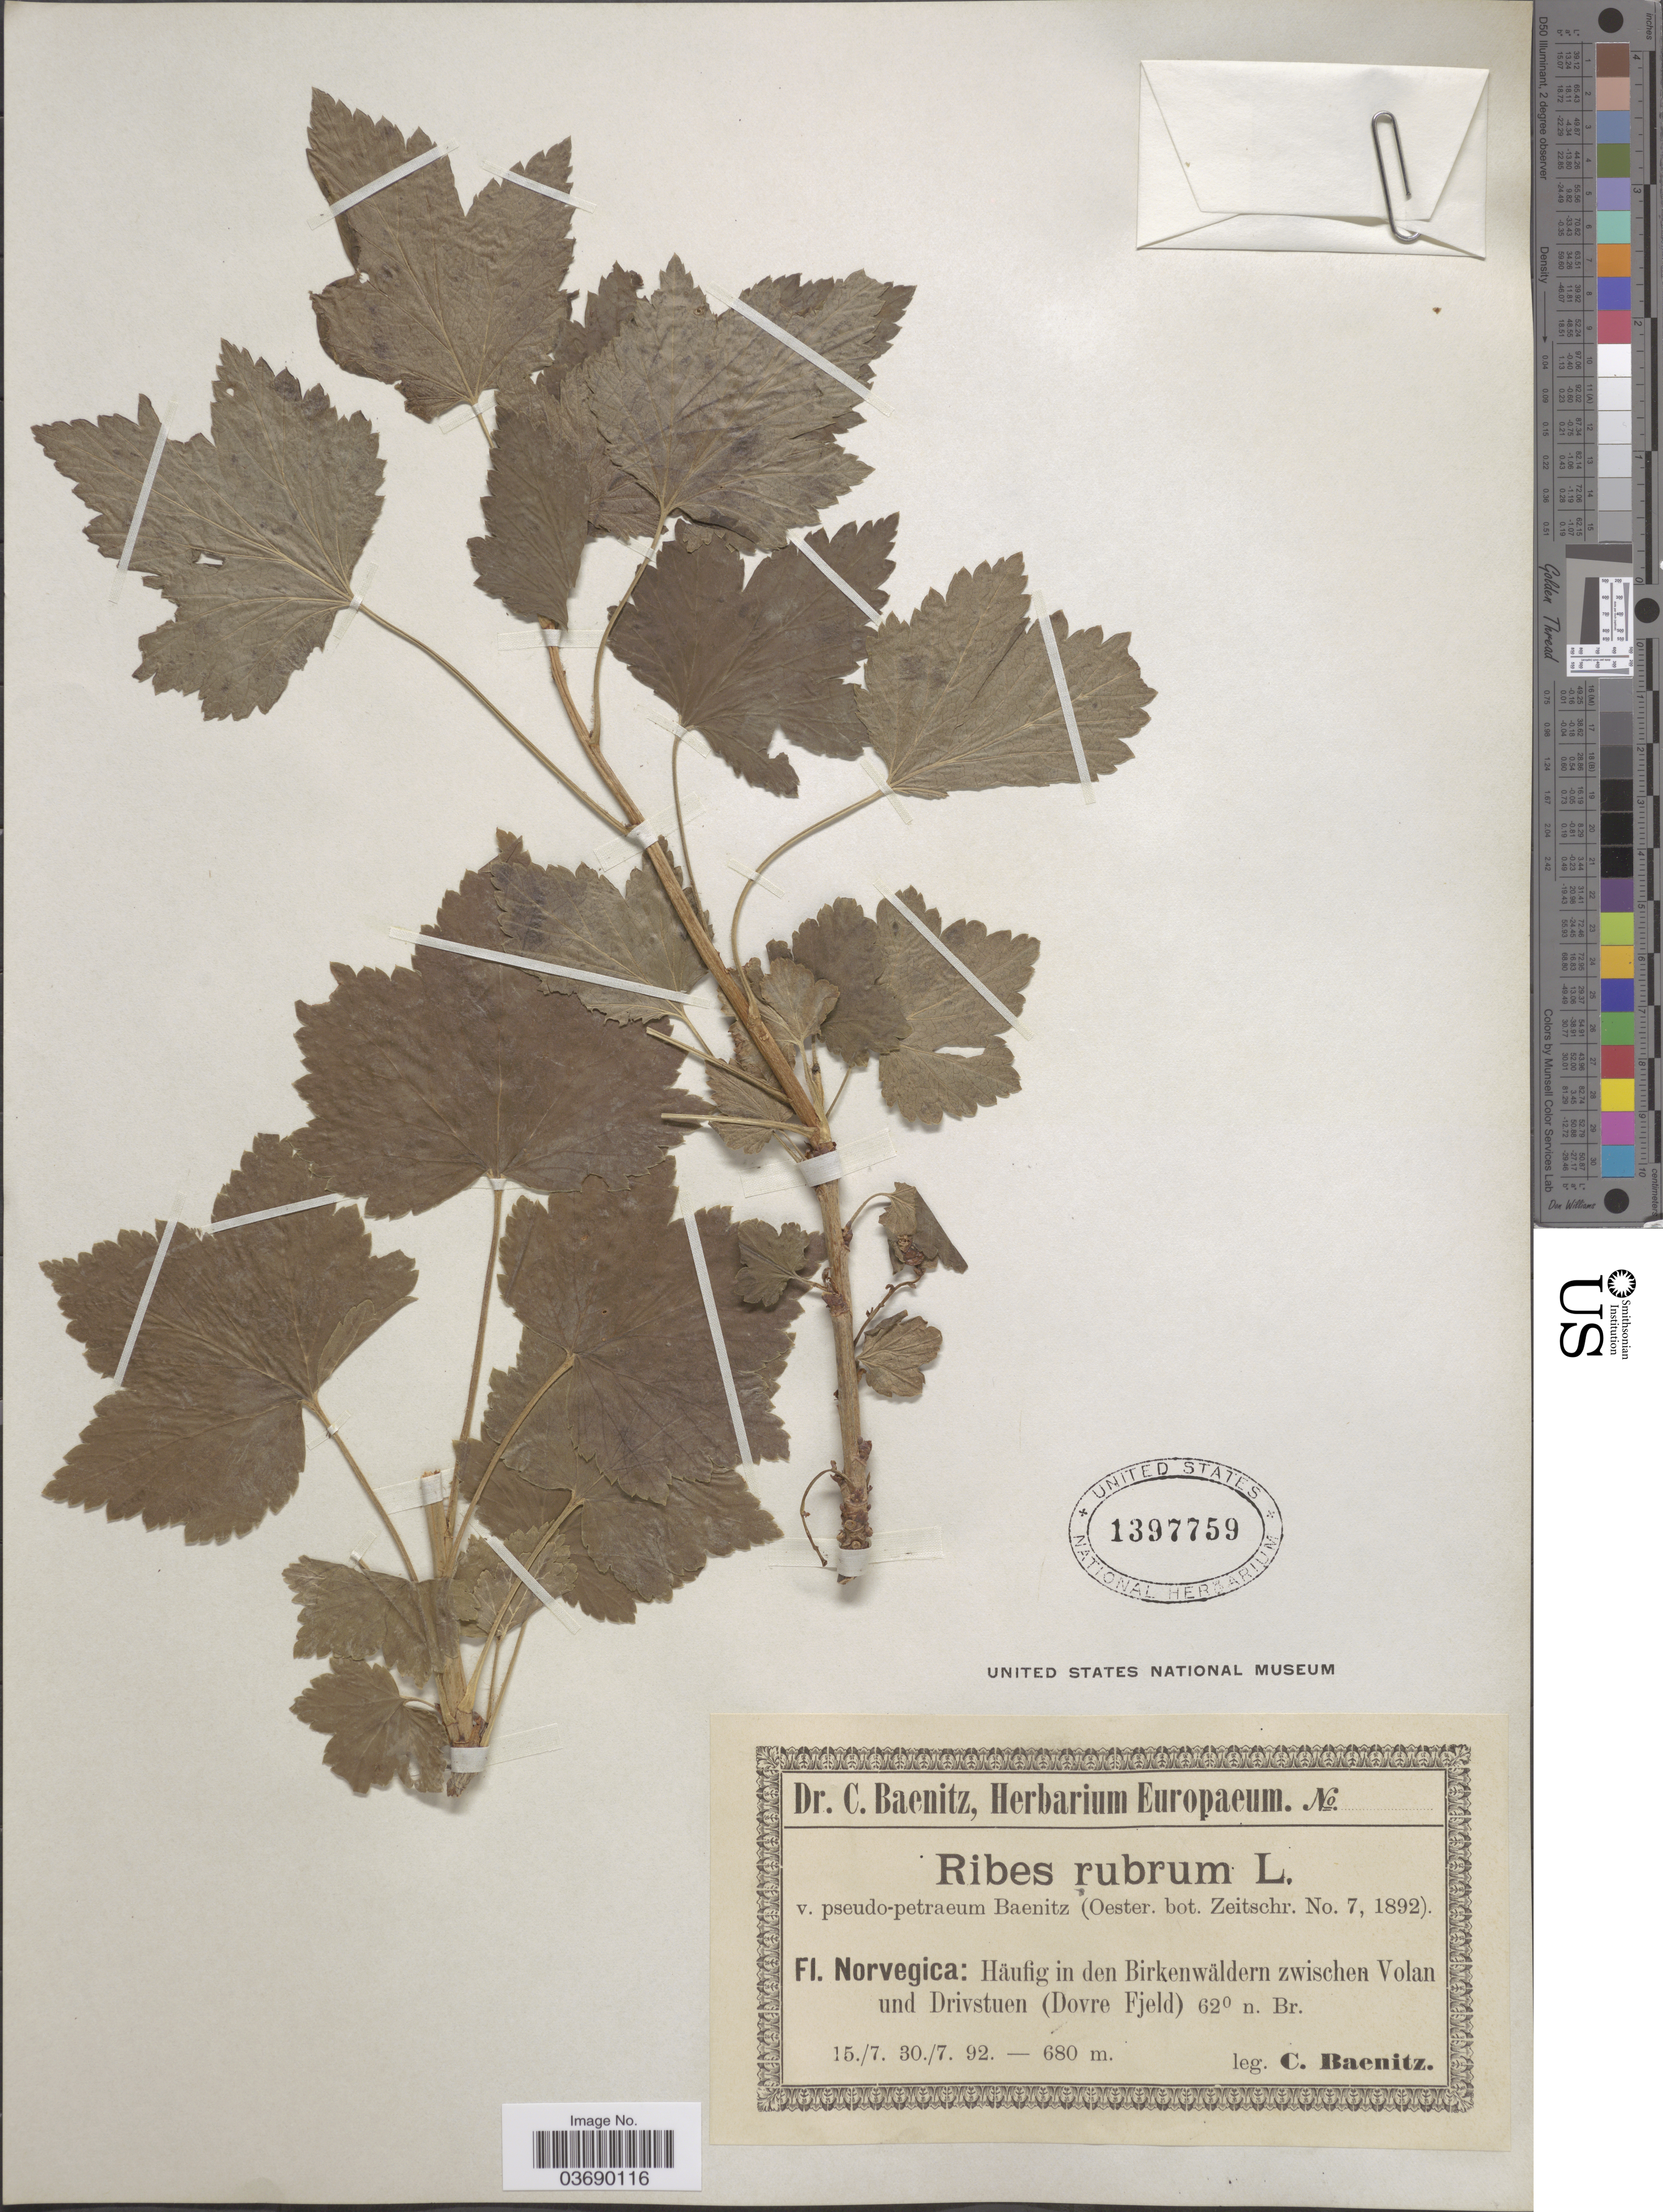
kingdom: Plantae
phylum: Tracheophyta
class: Magnoliopsida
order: Saxifragales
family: Grossulariaceae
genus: Ribes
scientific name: Ribes rubrum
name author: L.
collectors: C. G. Baenitz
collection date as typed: Transcribed d/m/y: 15/7/92 to 30/7/92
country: Norway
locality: Norvegica: Häufig in den Birkenwäldern zwischen Volan und Drivstuen (Dovre Fjeld) 62° n. Br.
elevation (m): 680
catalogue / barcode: US 1397759